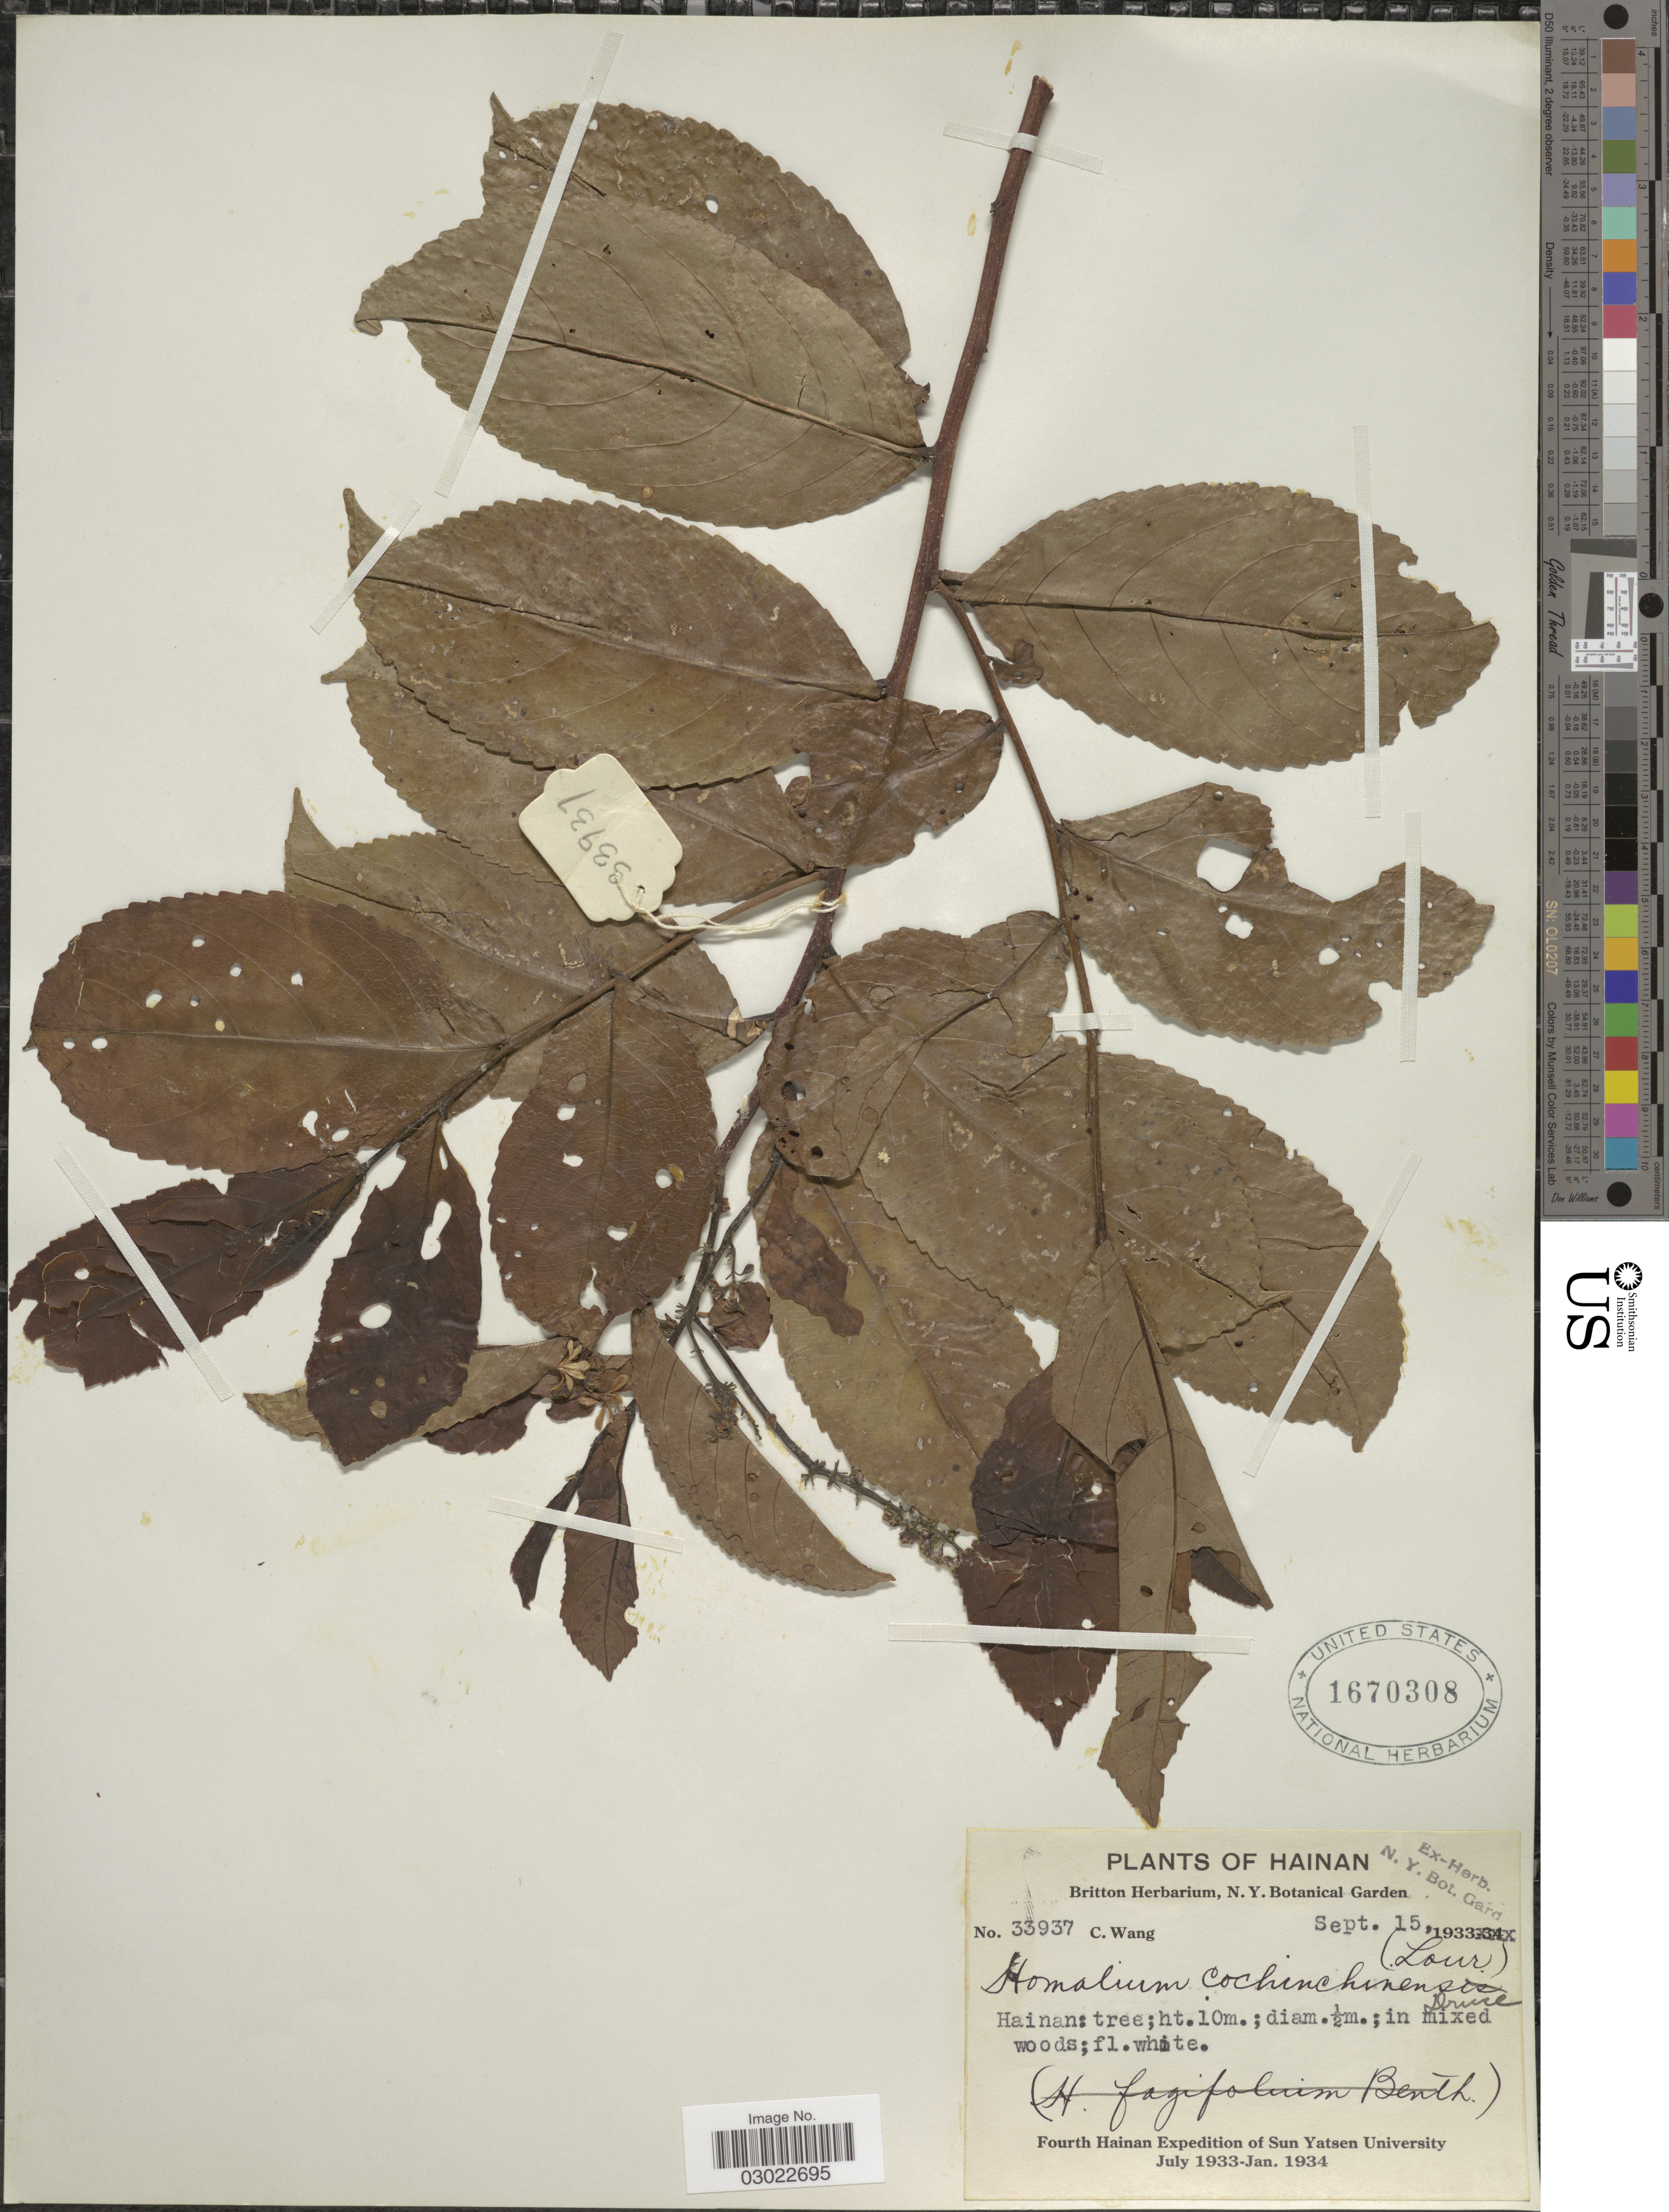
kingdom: Plantae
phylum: Tracheophyta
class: Magnoliopsida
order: Malpighiales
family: Salicaceae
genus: Homalium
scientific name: Homalium cochinchinensis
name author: (Lour.) Druce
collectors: C. Wang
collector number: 33937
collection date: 1933-09-15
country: China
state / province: Hainan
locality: Hainan.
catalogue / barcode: US 1670308